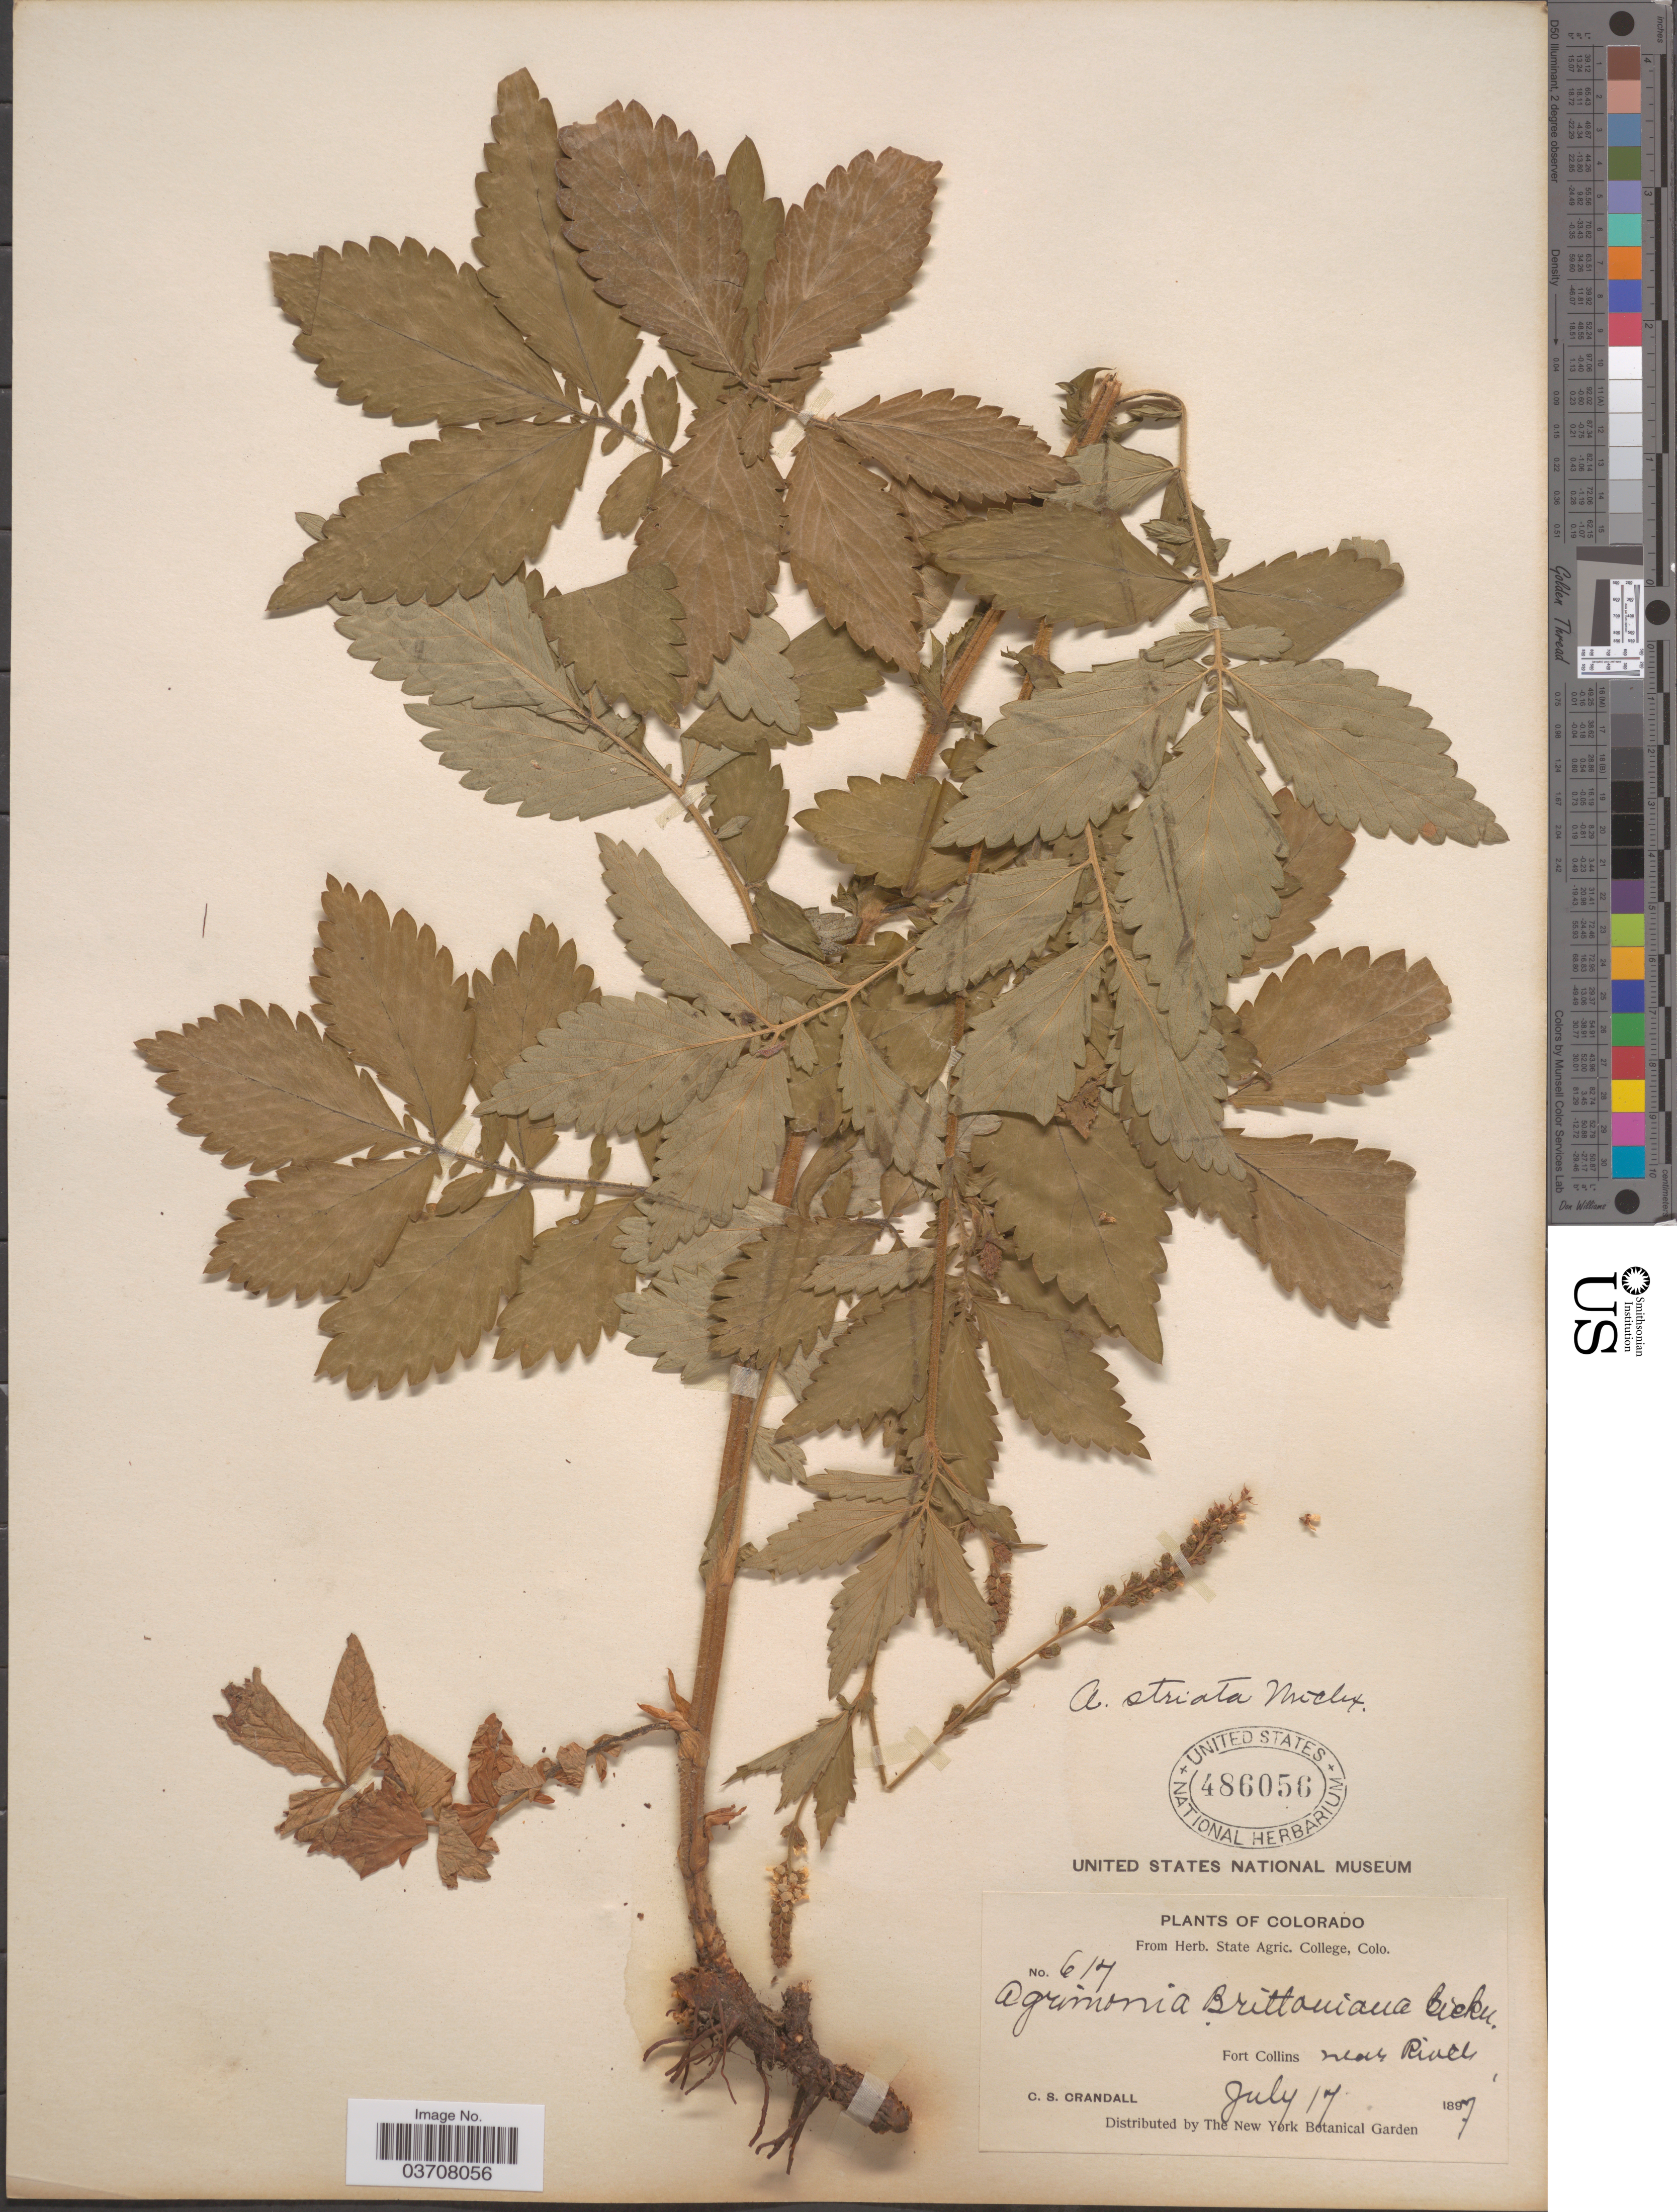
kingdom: Plantae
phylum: Tracheophyta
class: Magnoliopsida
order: Rosales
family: Rosaceae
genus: Agrimonia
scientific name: Agrimonia striata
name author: Michx.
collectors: C. Crandall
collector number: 617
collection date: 1897-07-17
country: United States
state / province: Colorado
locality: Fort Collins near River.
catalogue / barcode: US 486056